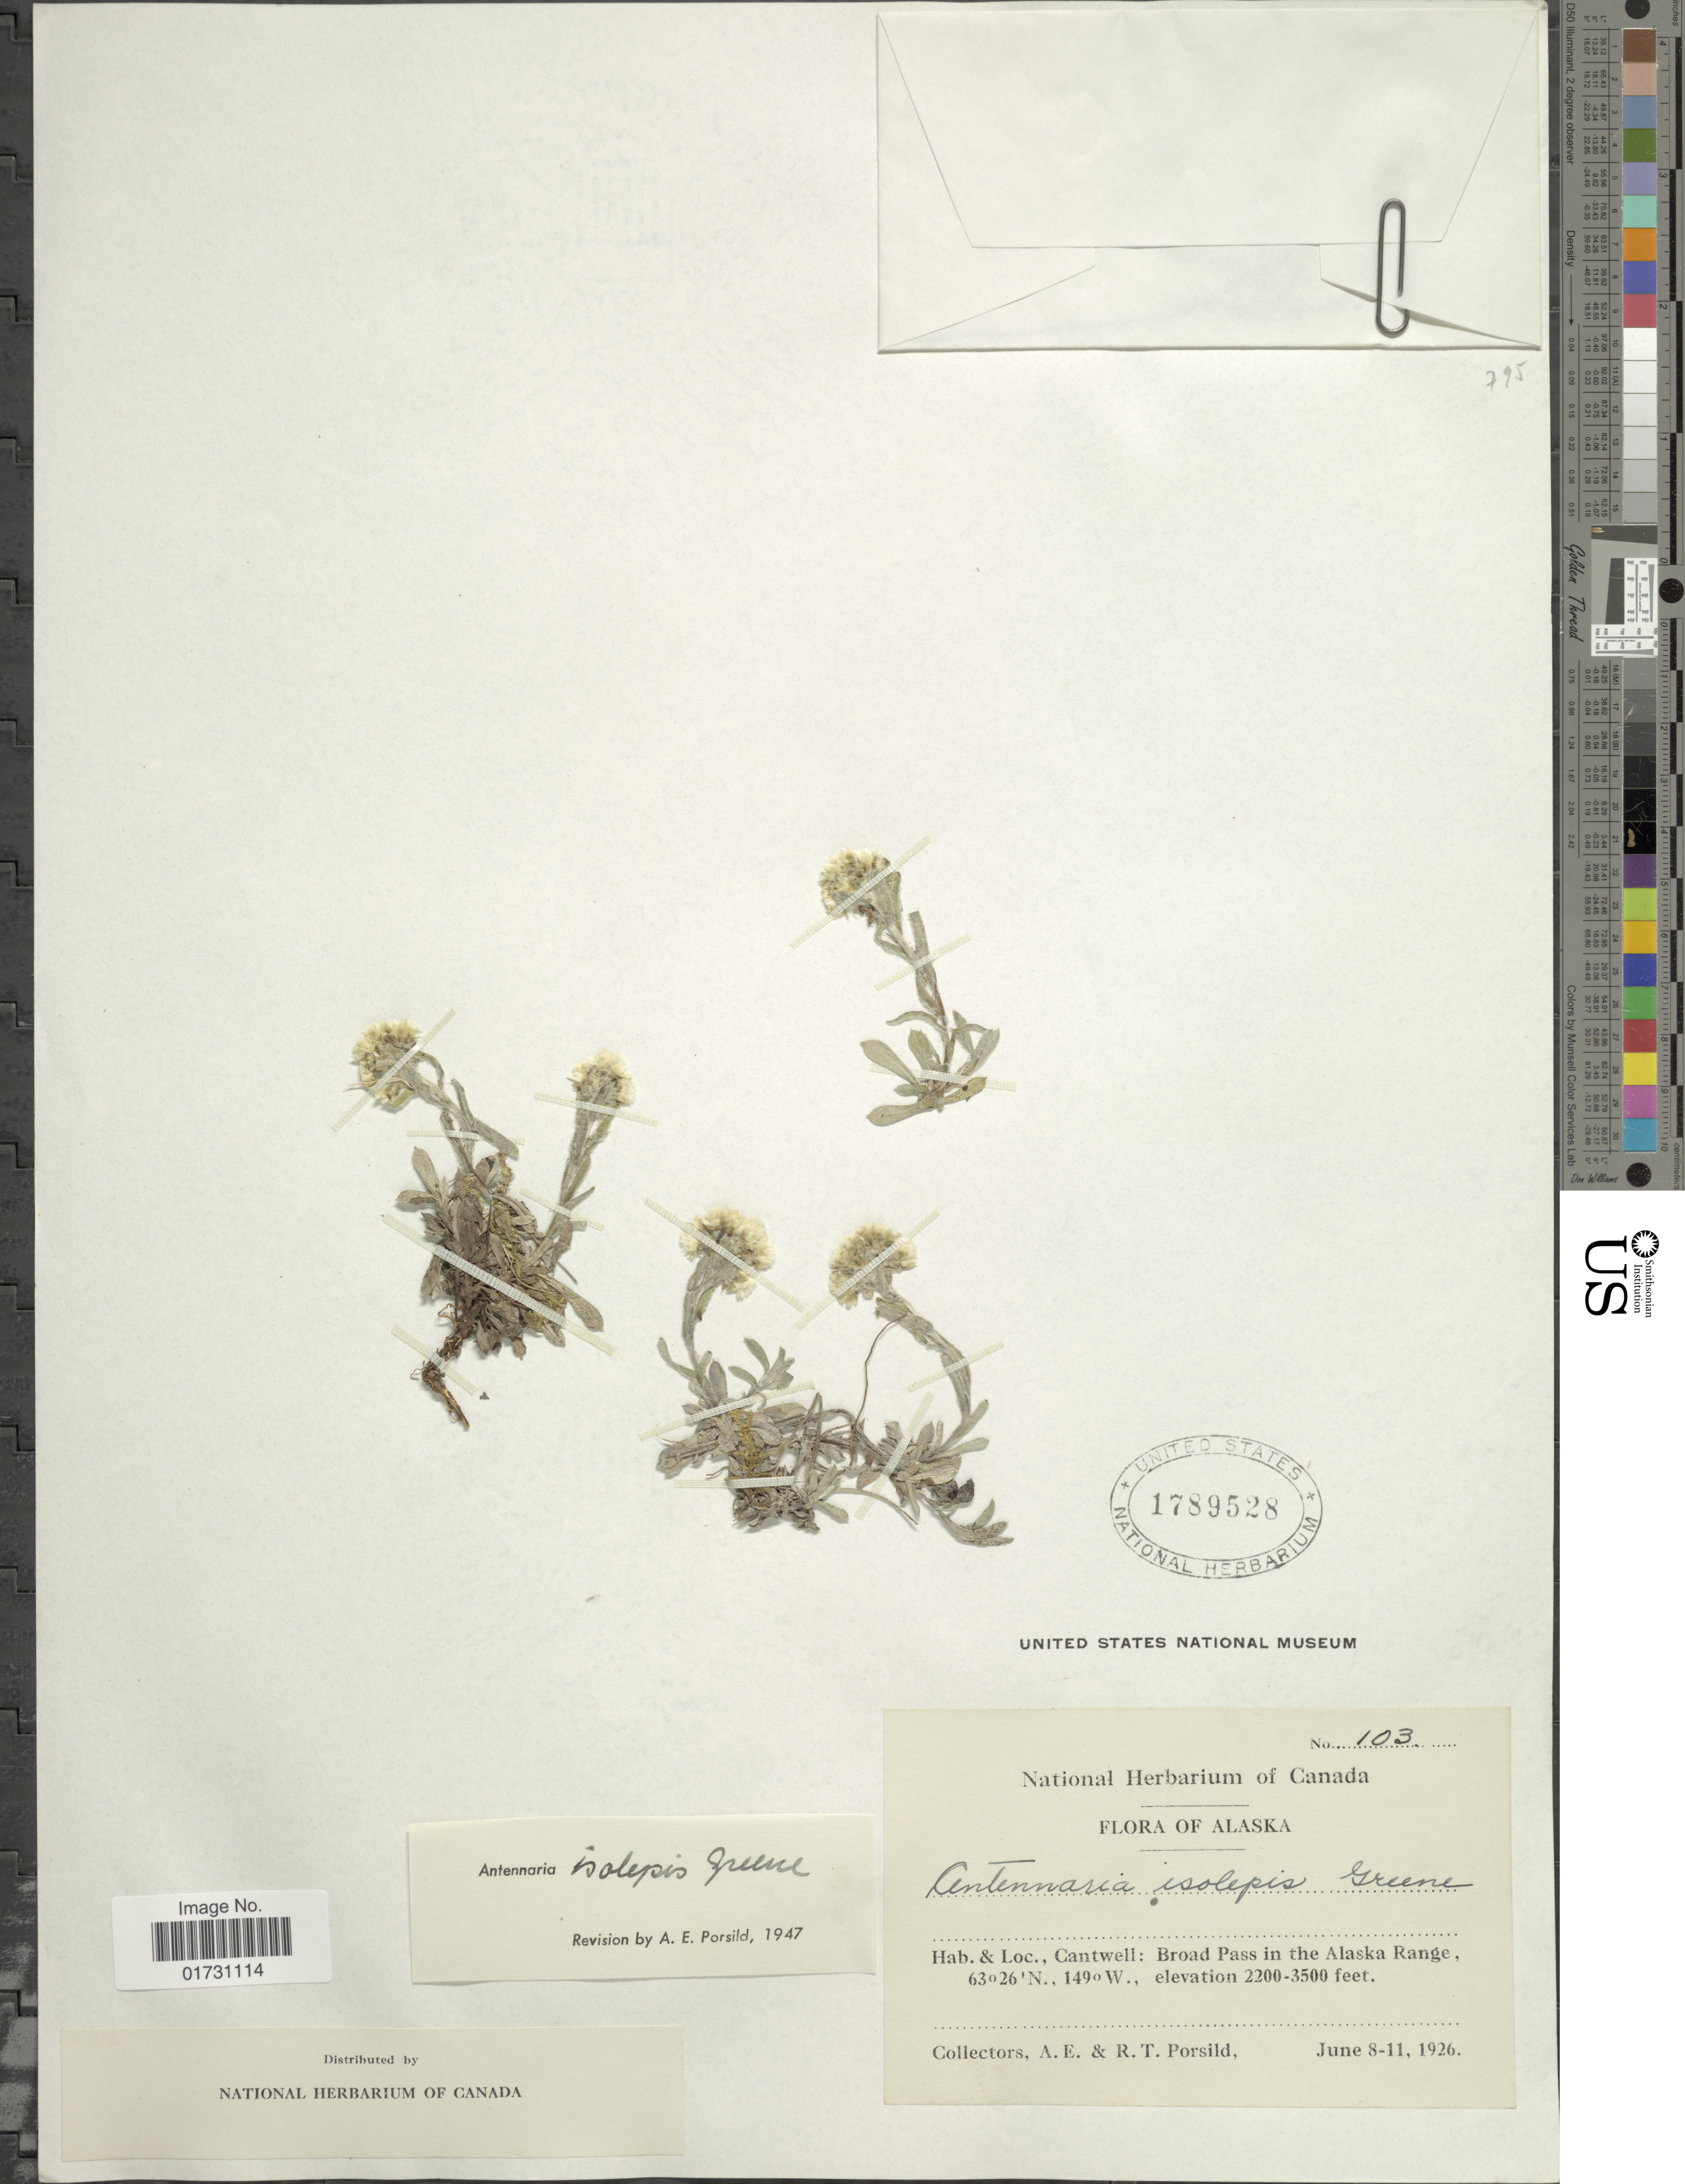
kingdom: Plantae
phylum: Tracheophyta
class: Magnoliopsida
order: Asterales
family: Asteraceae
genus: Antennaria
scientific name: Antennaria isolepis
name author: Greene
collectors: A. E. Porsild & R. T. Porsild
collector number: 103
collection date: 1926-06-08/1926-06-11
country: United States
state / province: Alaska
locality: Cantwell: Broad Pass in the Alaska Range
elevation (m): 671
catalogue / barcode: US 1789528